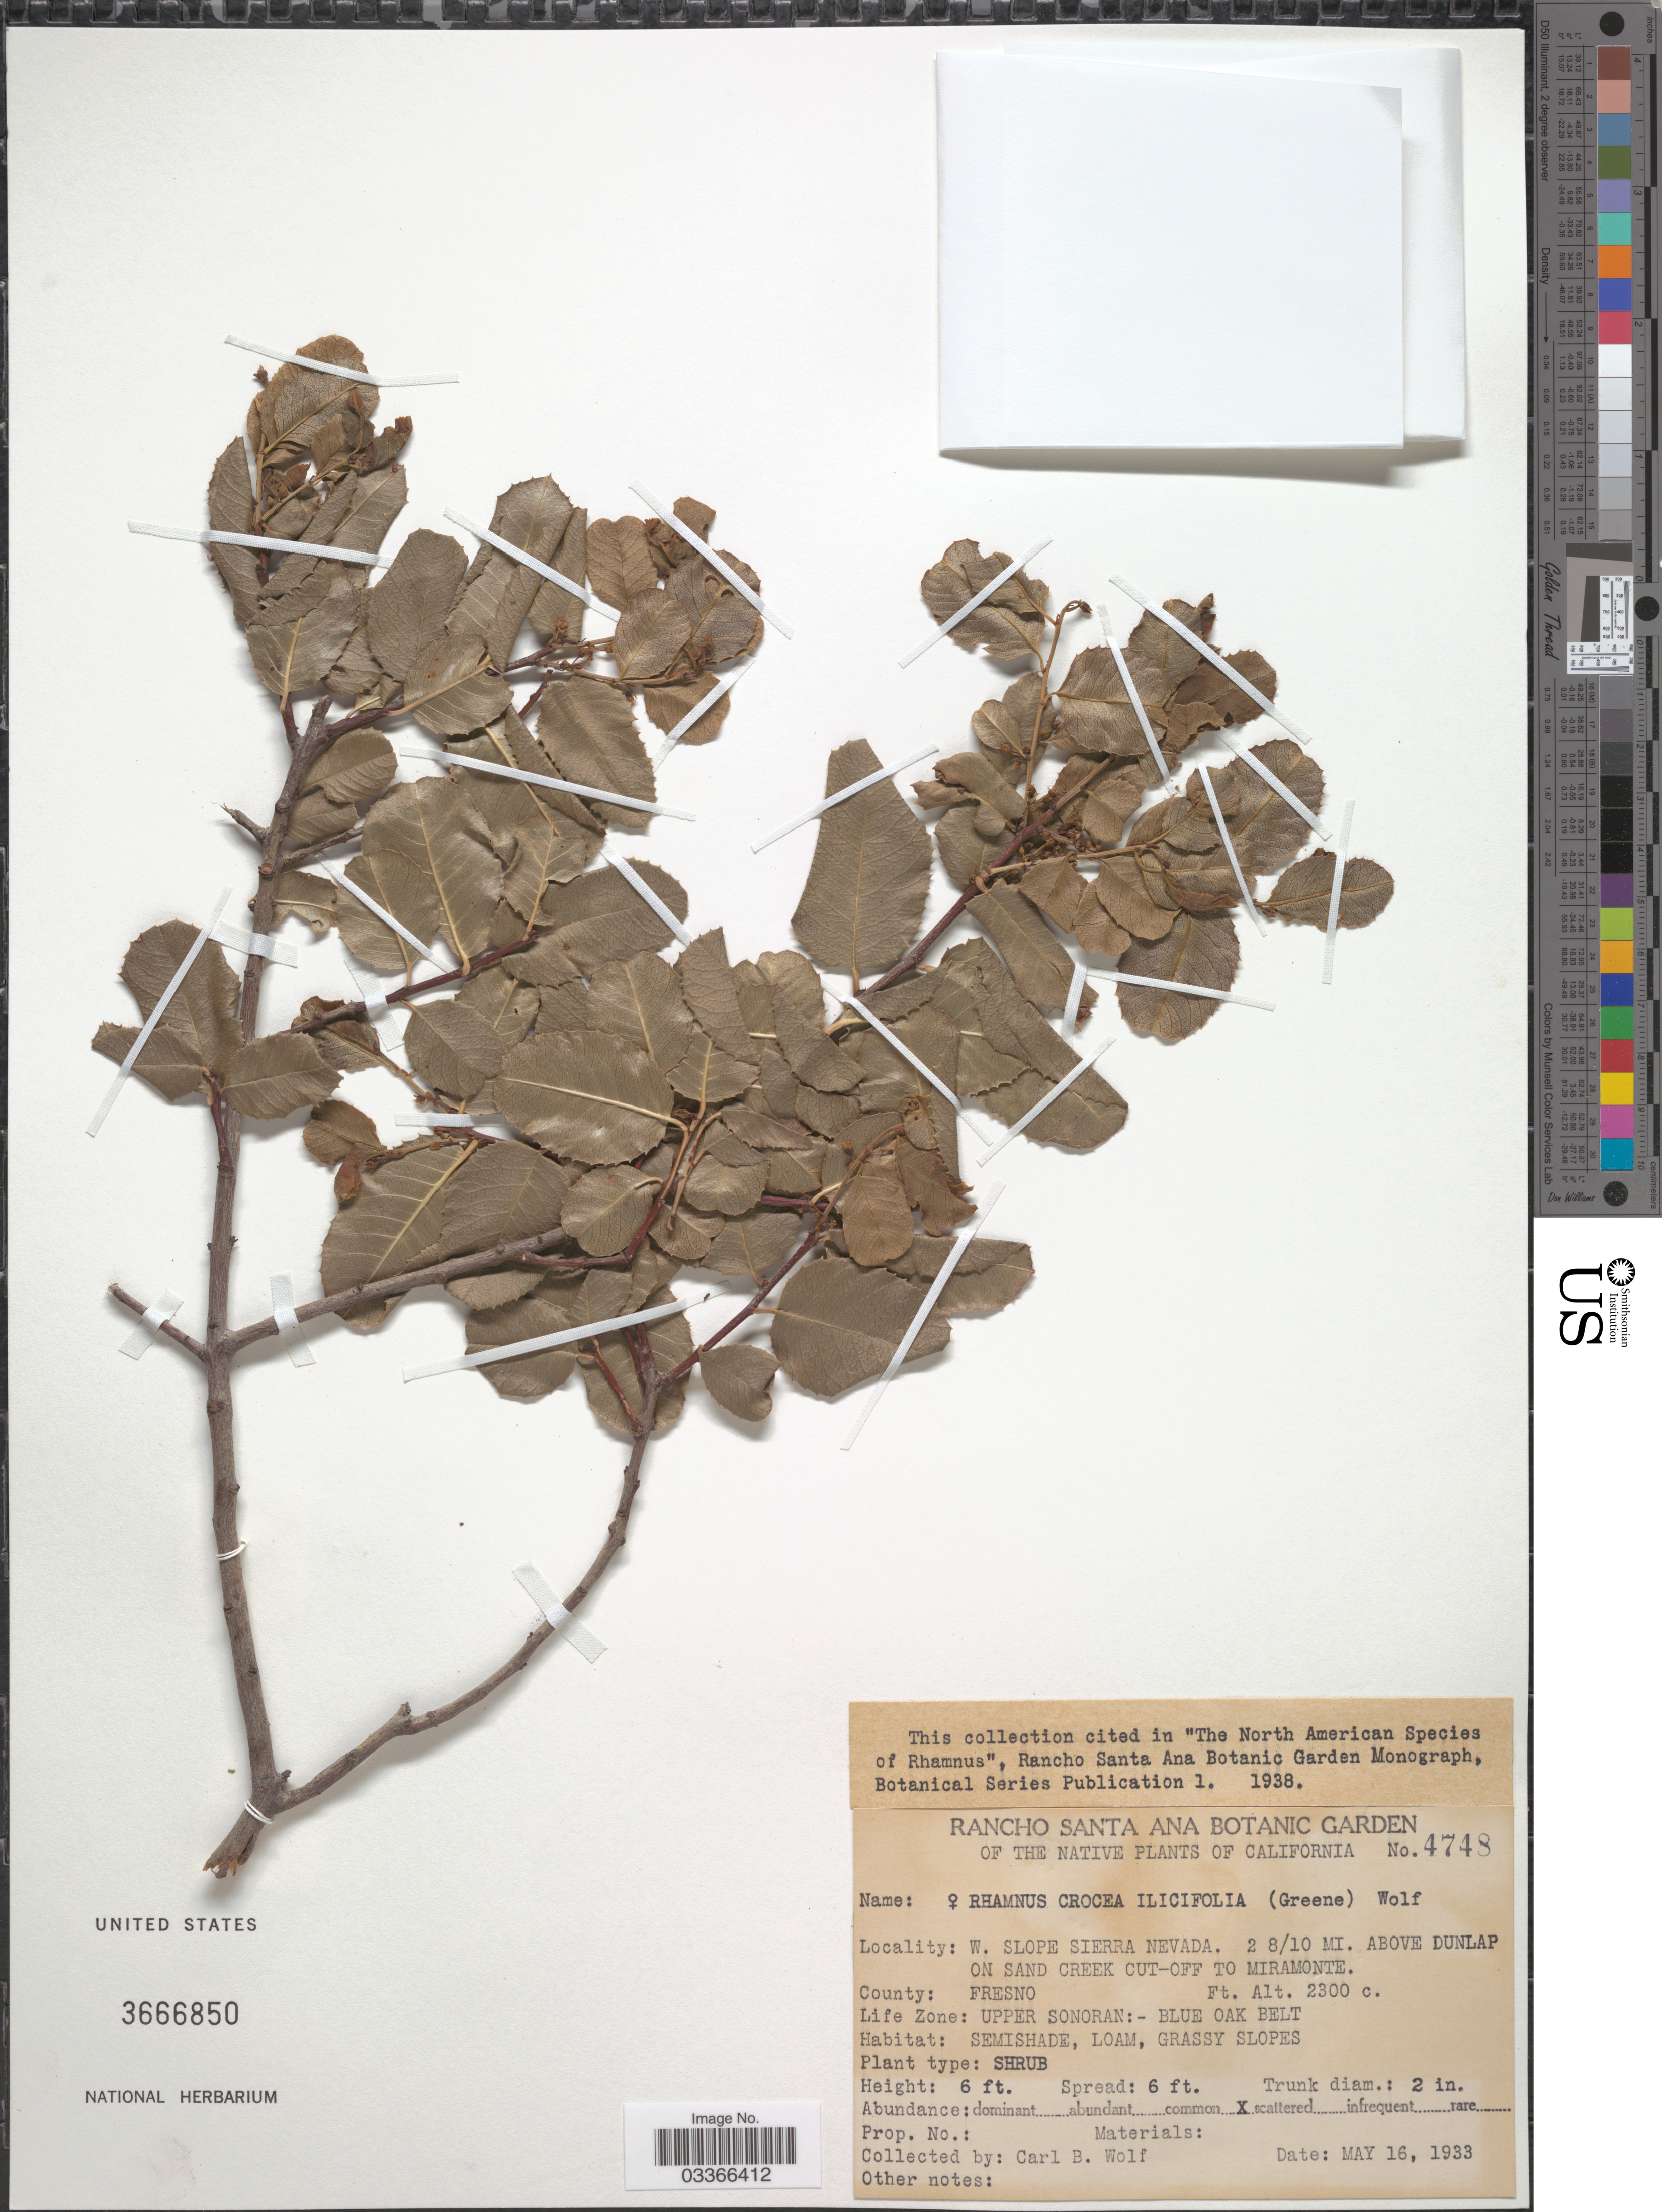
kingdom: Plantae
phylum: Tracheophyta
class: Magnoliopsida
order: Rosales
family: Rhamnaceae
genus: Rhamnus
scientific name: Rhamnus crocea var. ilicifolia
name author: (Kellogg) Greene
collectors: C. B. Wolf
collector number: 4748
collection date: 1933-05-16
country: United States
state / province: California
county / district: Fresno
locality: W. slope Sierra Nevada. 2 8/10 mi. above Dunlap on sand creek cut-off to Miramonte. County: Fresno. Life Zone: Upper Sonoran: - Blue Oak Belt.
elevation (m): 701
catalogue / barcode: US 3666850